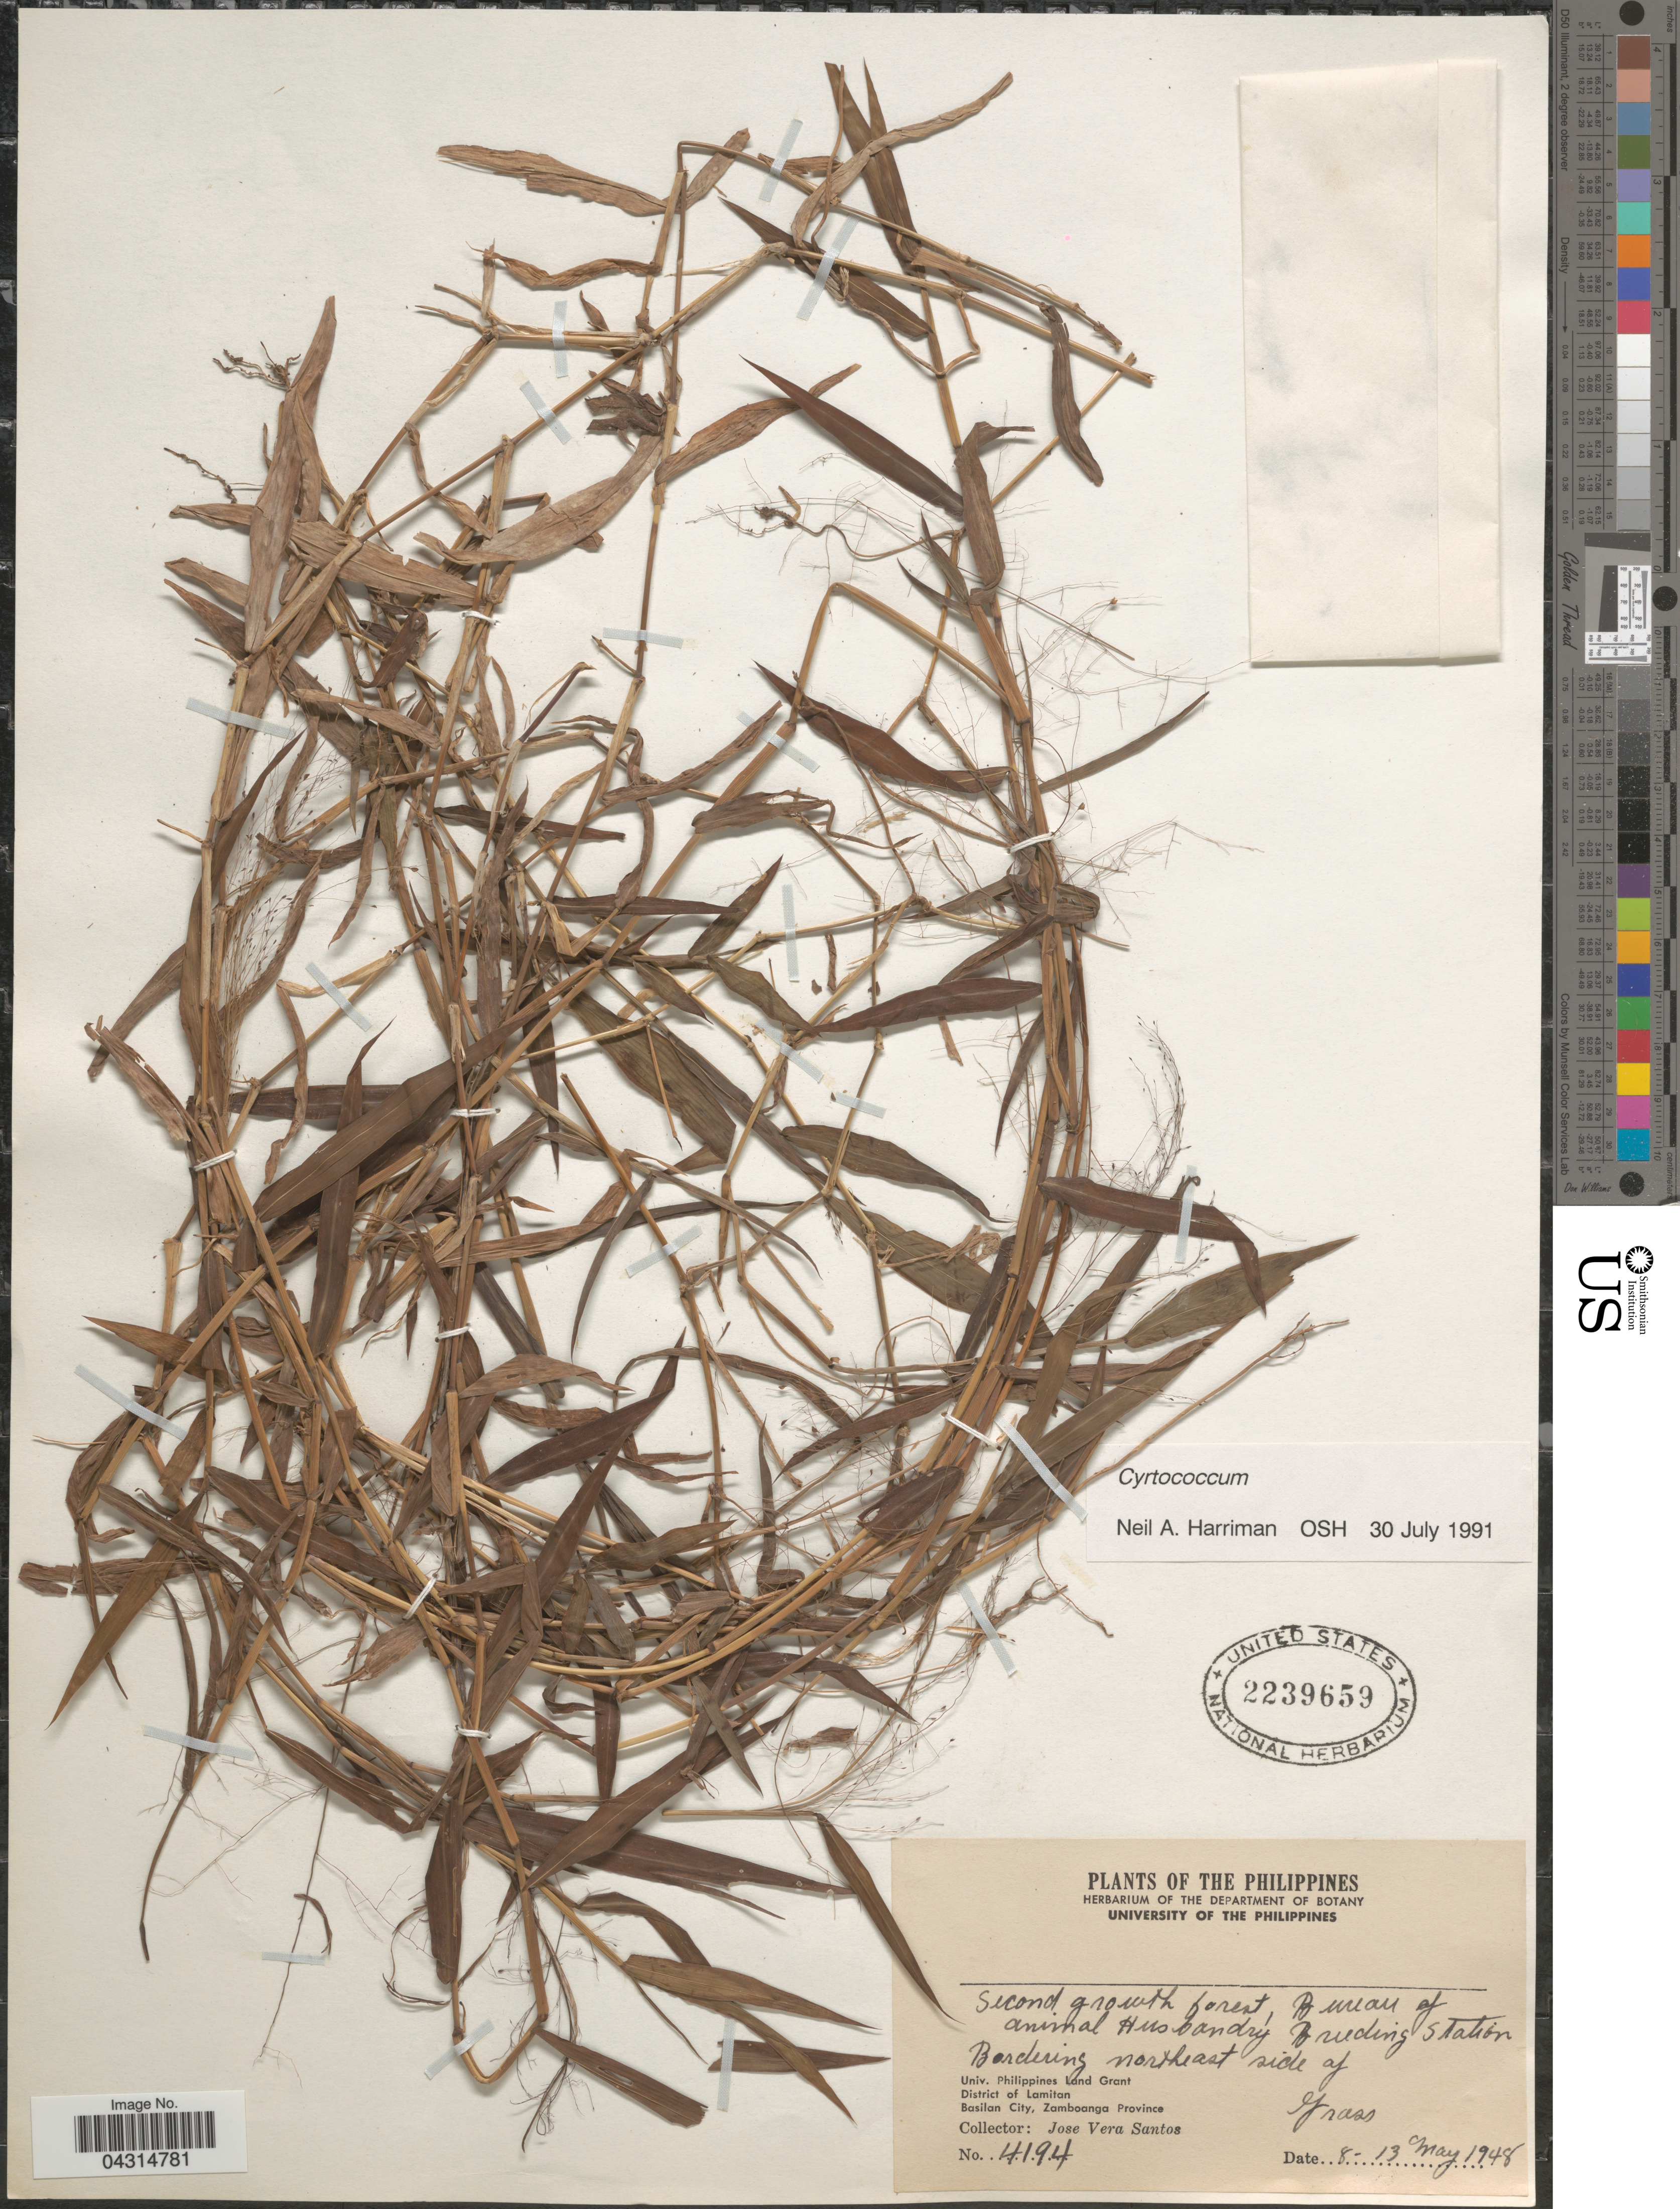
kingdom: Plantae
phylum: Tracheophyta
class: Liliopsida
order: Poales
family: Poaceae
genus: Cyrtococcum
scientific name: Cyrtococcum sp.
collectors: J. Santos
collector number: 4194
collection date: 1948-05-08/1948-05-13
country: Philippines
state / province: Muslim Mindanao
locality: Second growth forest, Bureau of animal Husbandry Breeding Station. Bordering northeast side of Univ. Philippines Land Grant. District of Lamitan. Basilan City, Zamboanga Province.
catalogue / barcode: US 2239659